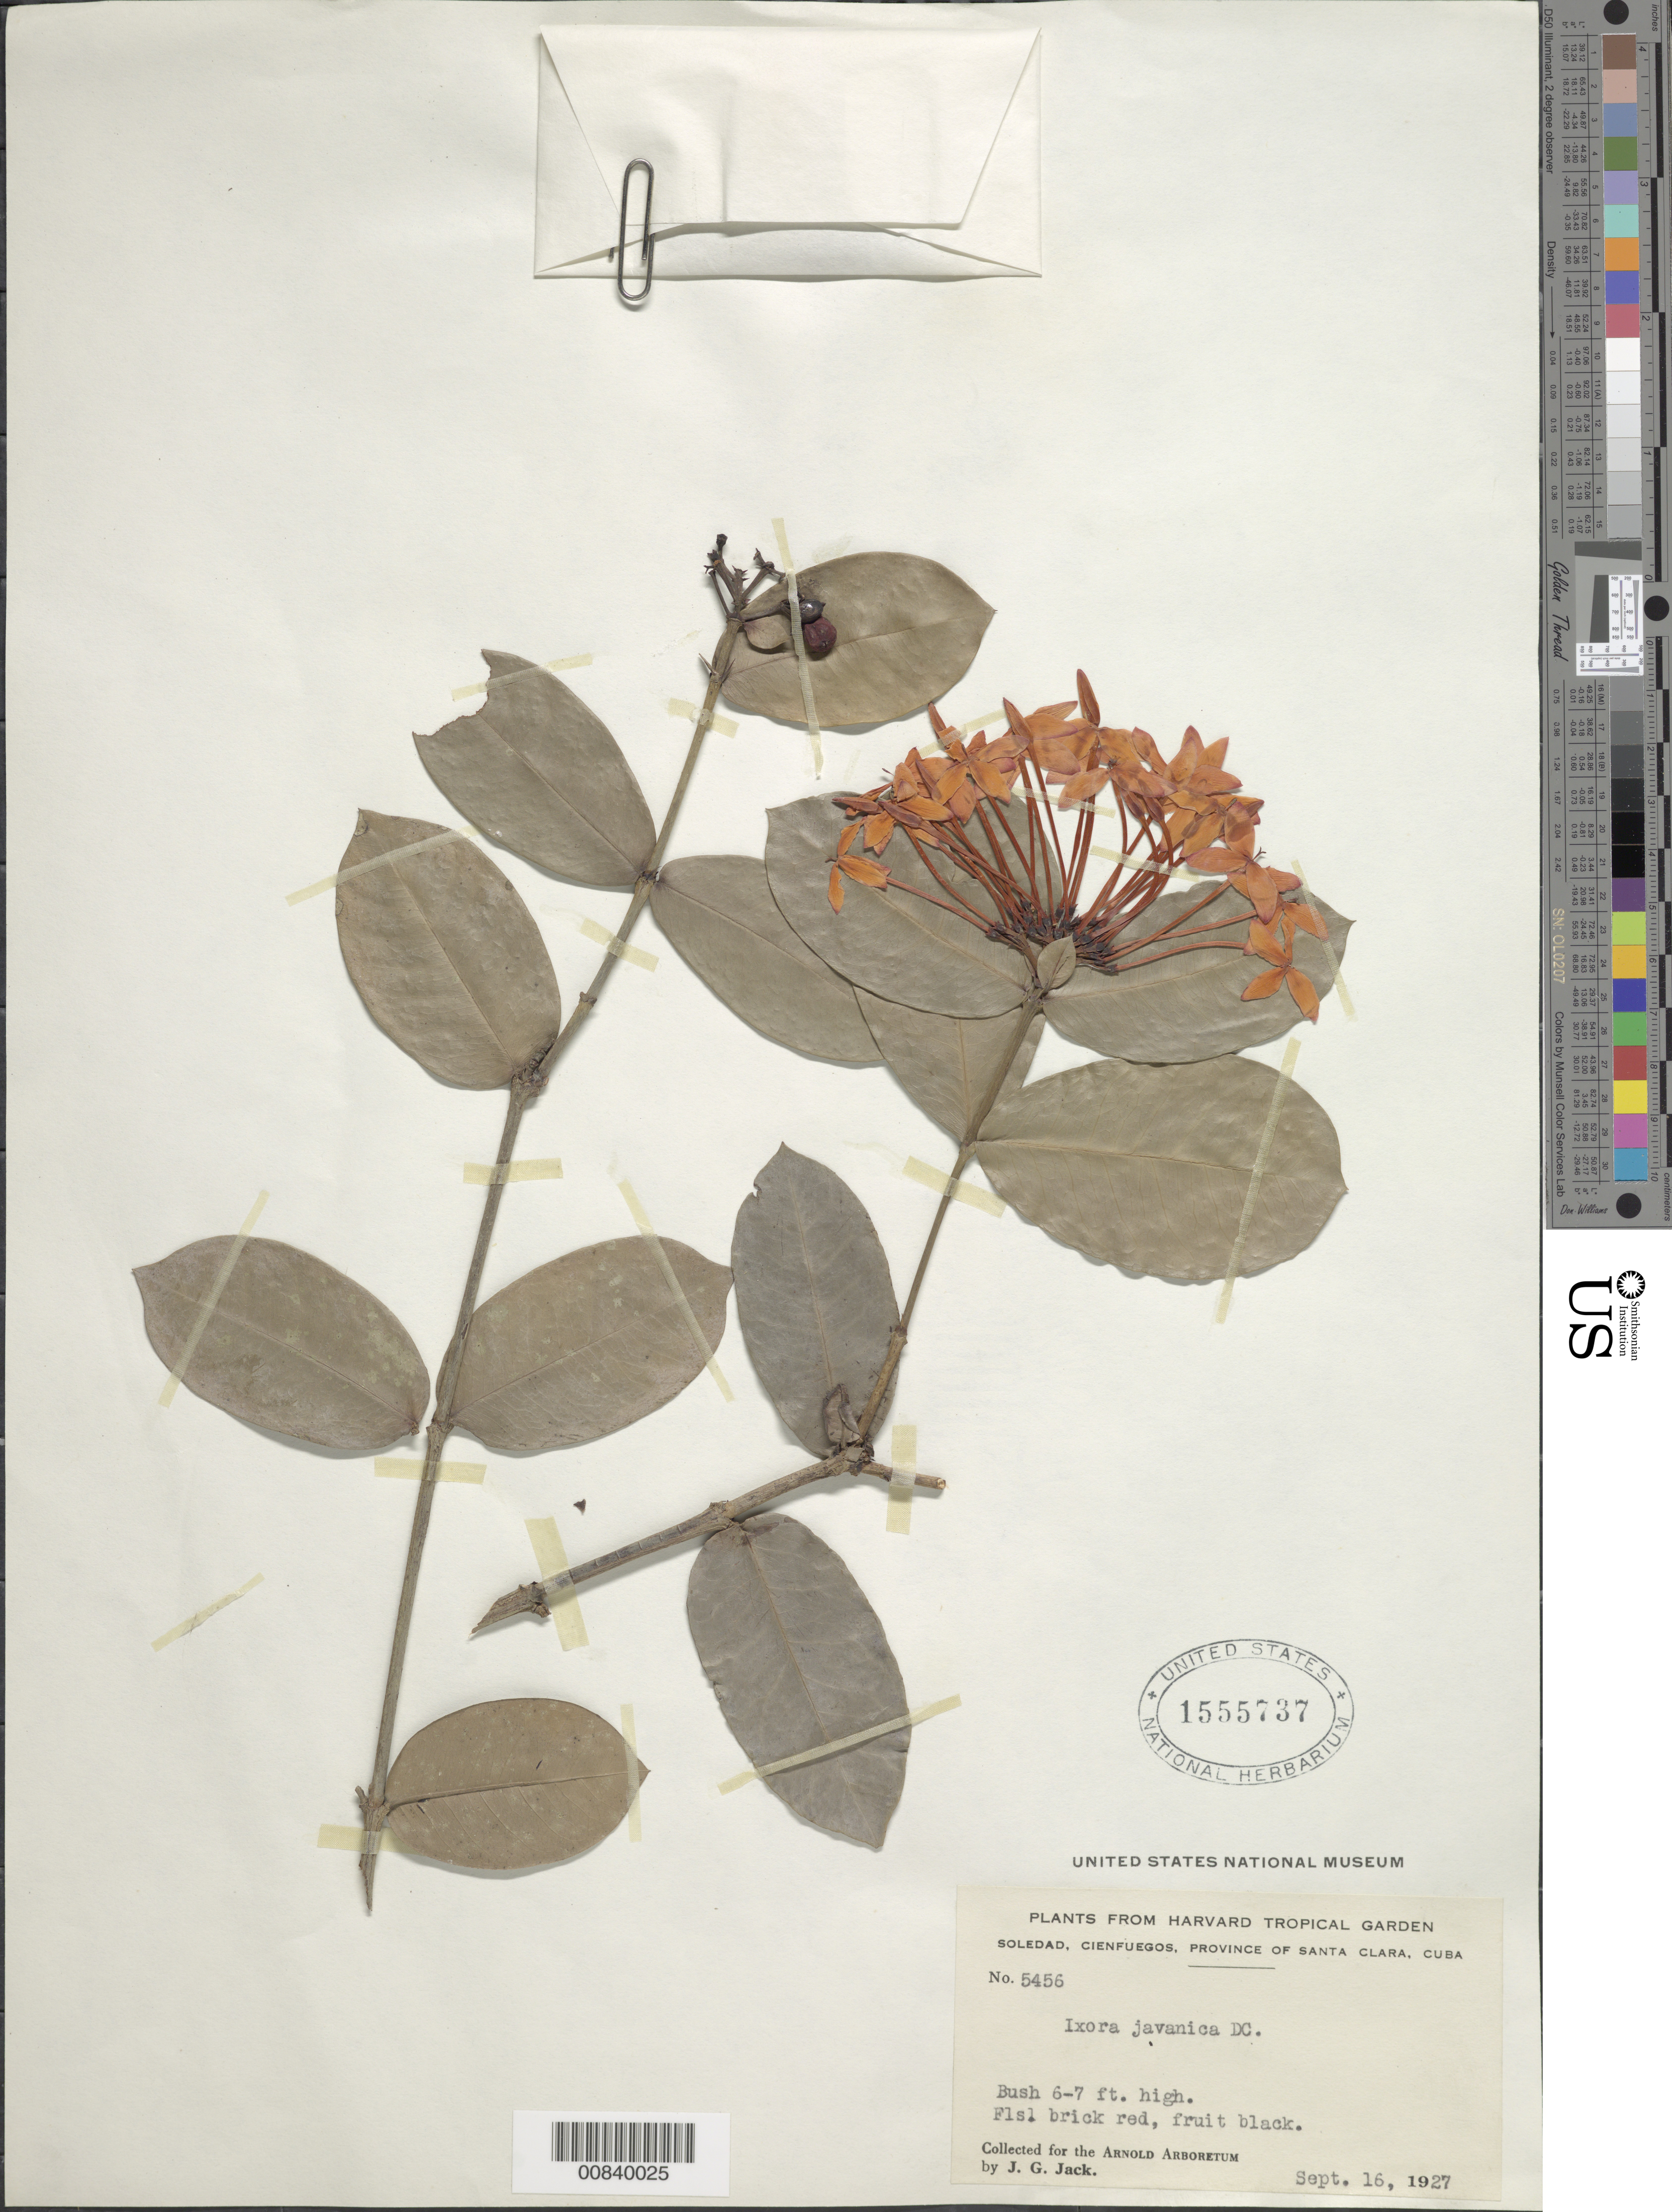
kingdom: Plantae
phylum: Tracheophyta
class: Magnoliopsida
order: Gentianales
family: Rubiaceae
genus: Ixora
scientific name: Ixora coccinea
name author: L.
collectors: J. G. Jack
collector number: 5456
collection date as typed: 16 Sep 1927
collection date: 1927-09-16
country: Cuba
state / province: Cienfuegos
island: Cuba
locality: Soledad, Cienfuegos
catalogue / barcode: US 1555737